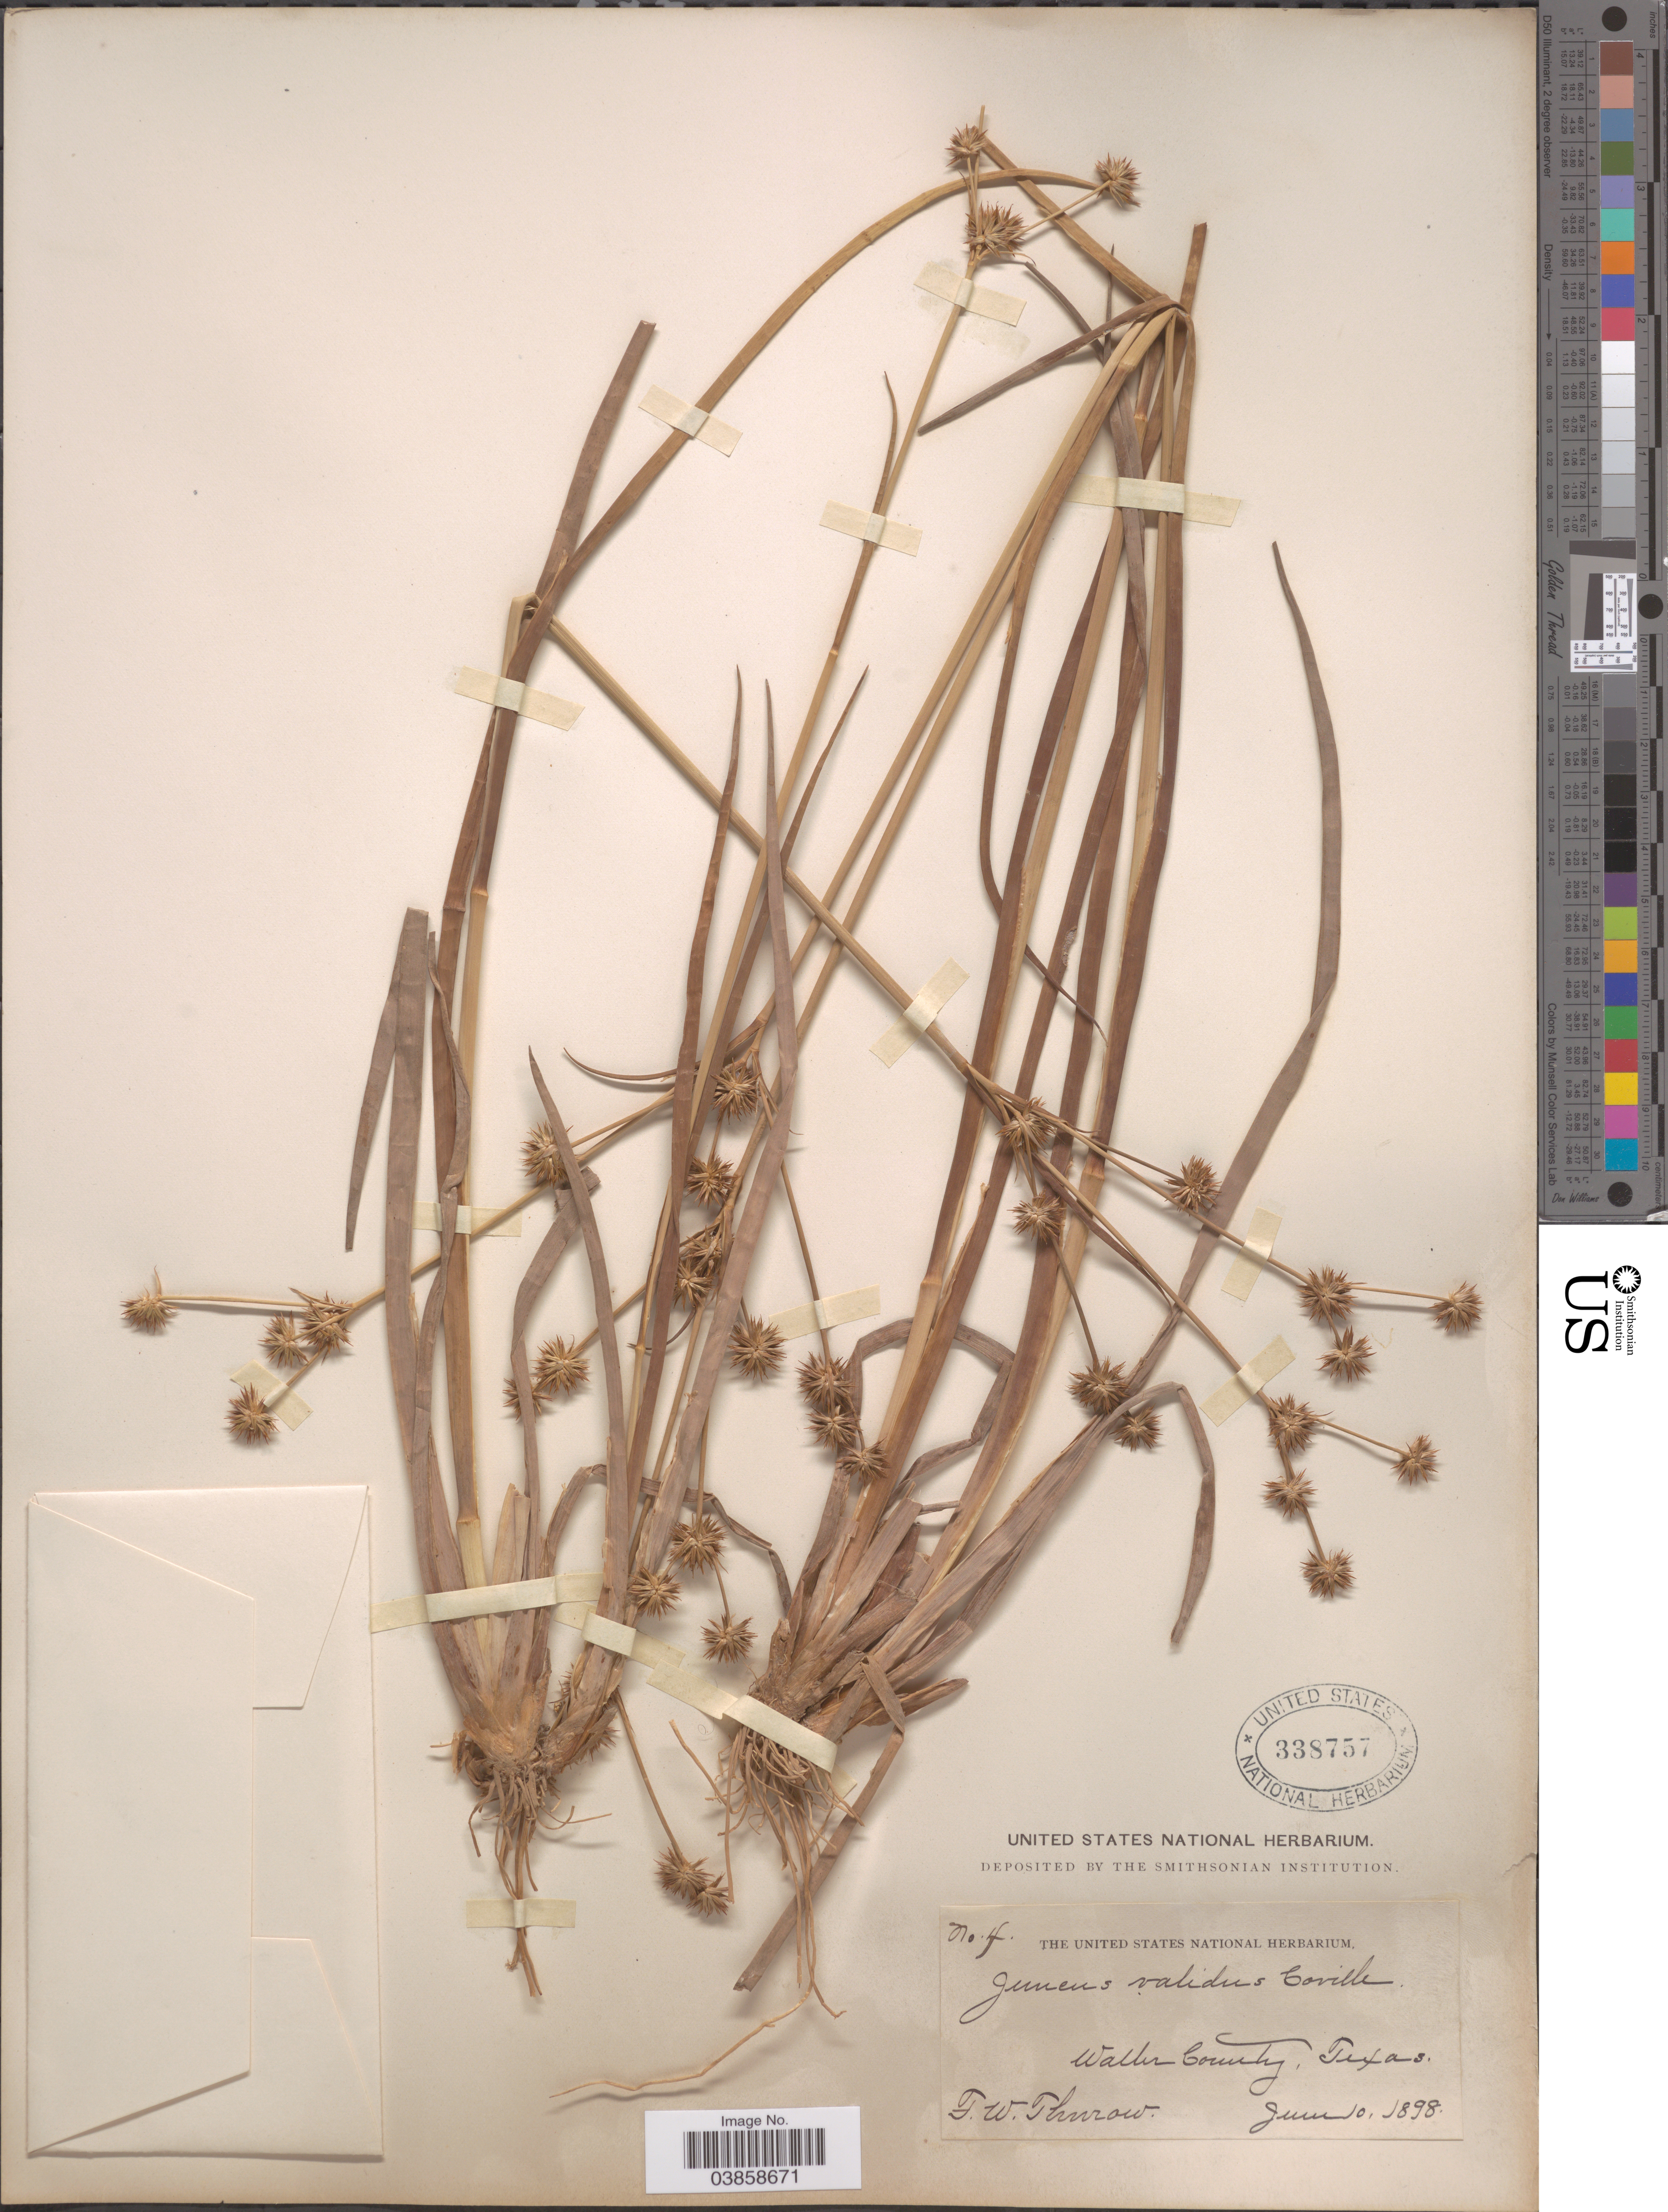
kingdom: Plantae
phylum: Tracheophyta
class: Liliopsida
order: Poales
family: Juncaceae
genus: Juncus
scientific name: Juncus validus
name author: Coville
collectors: F. W. Thurow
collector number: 4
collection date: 1898-06-10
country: United States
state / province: Texas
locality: Waller County.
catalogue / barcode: US 338757